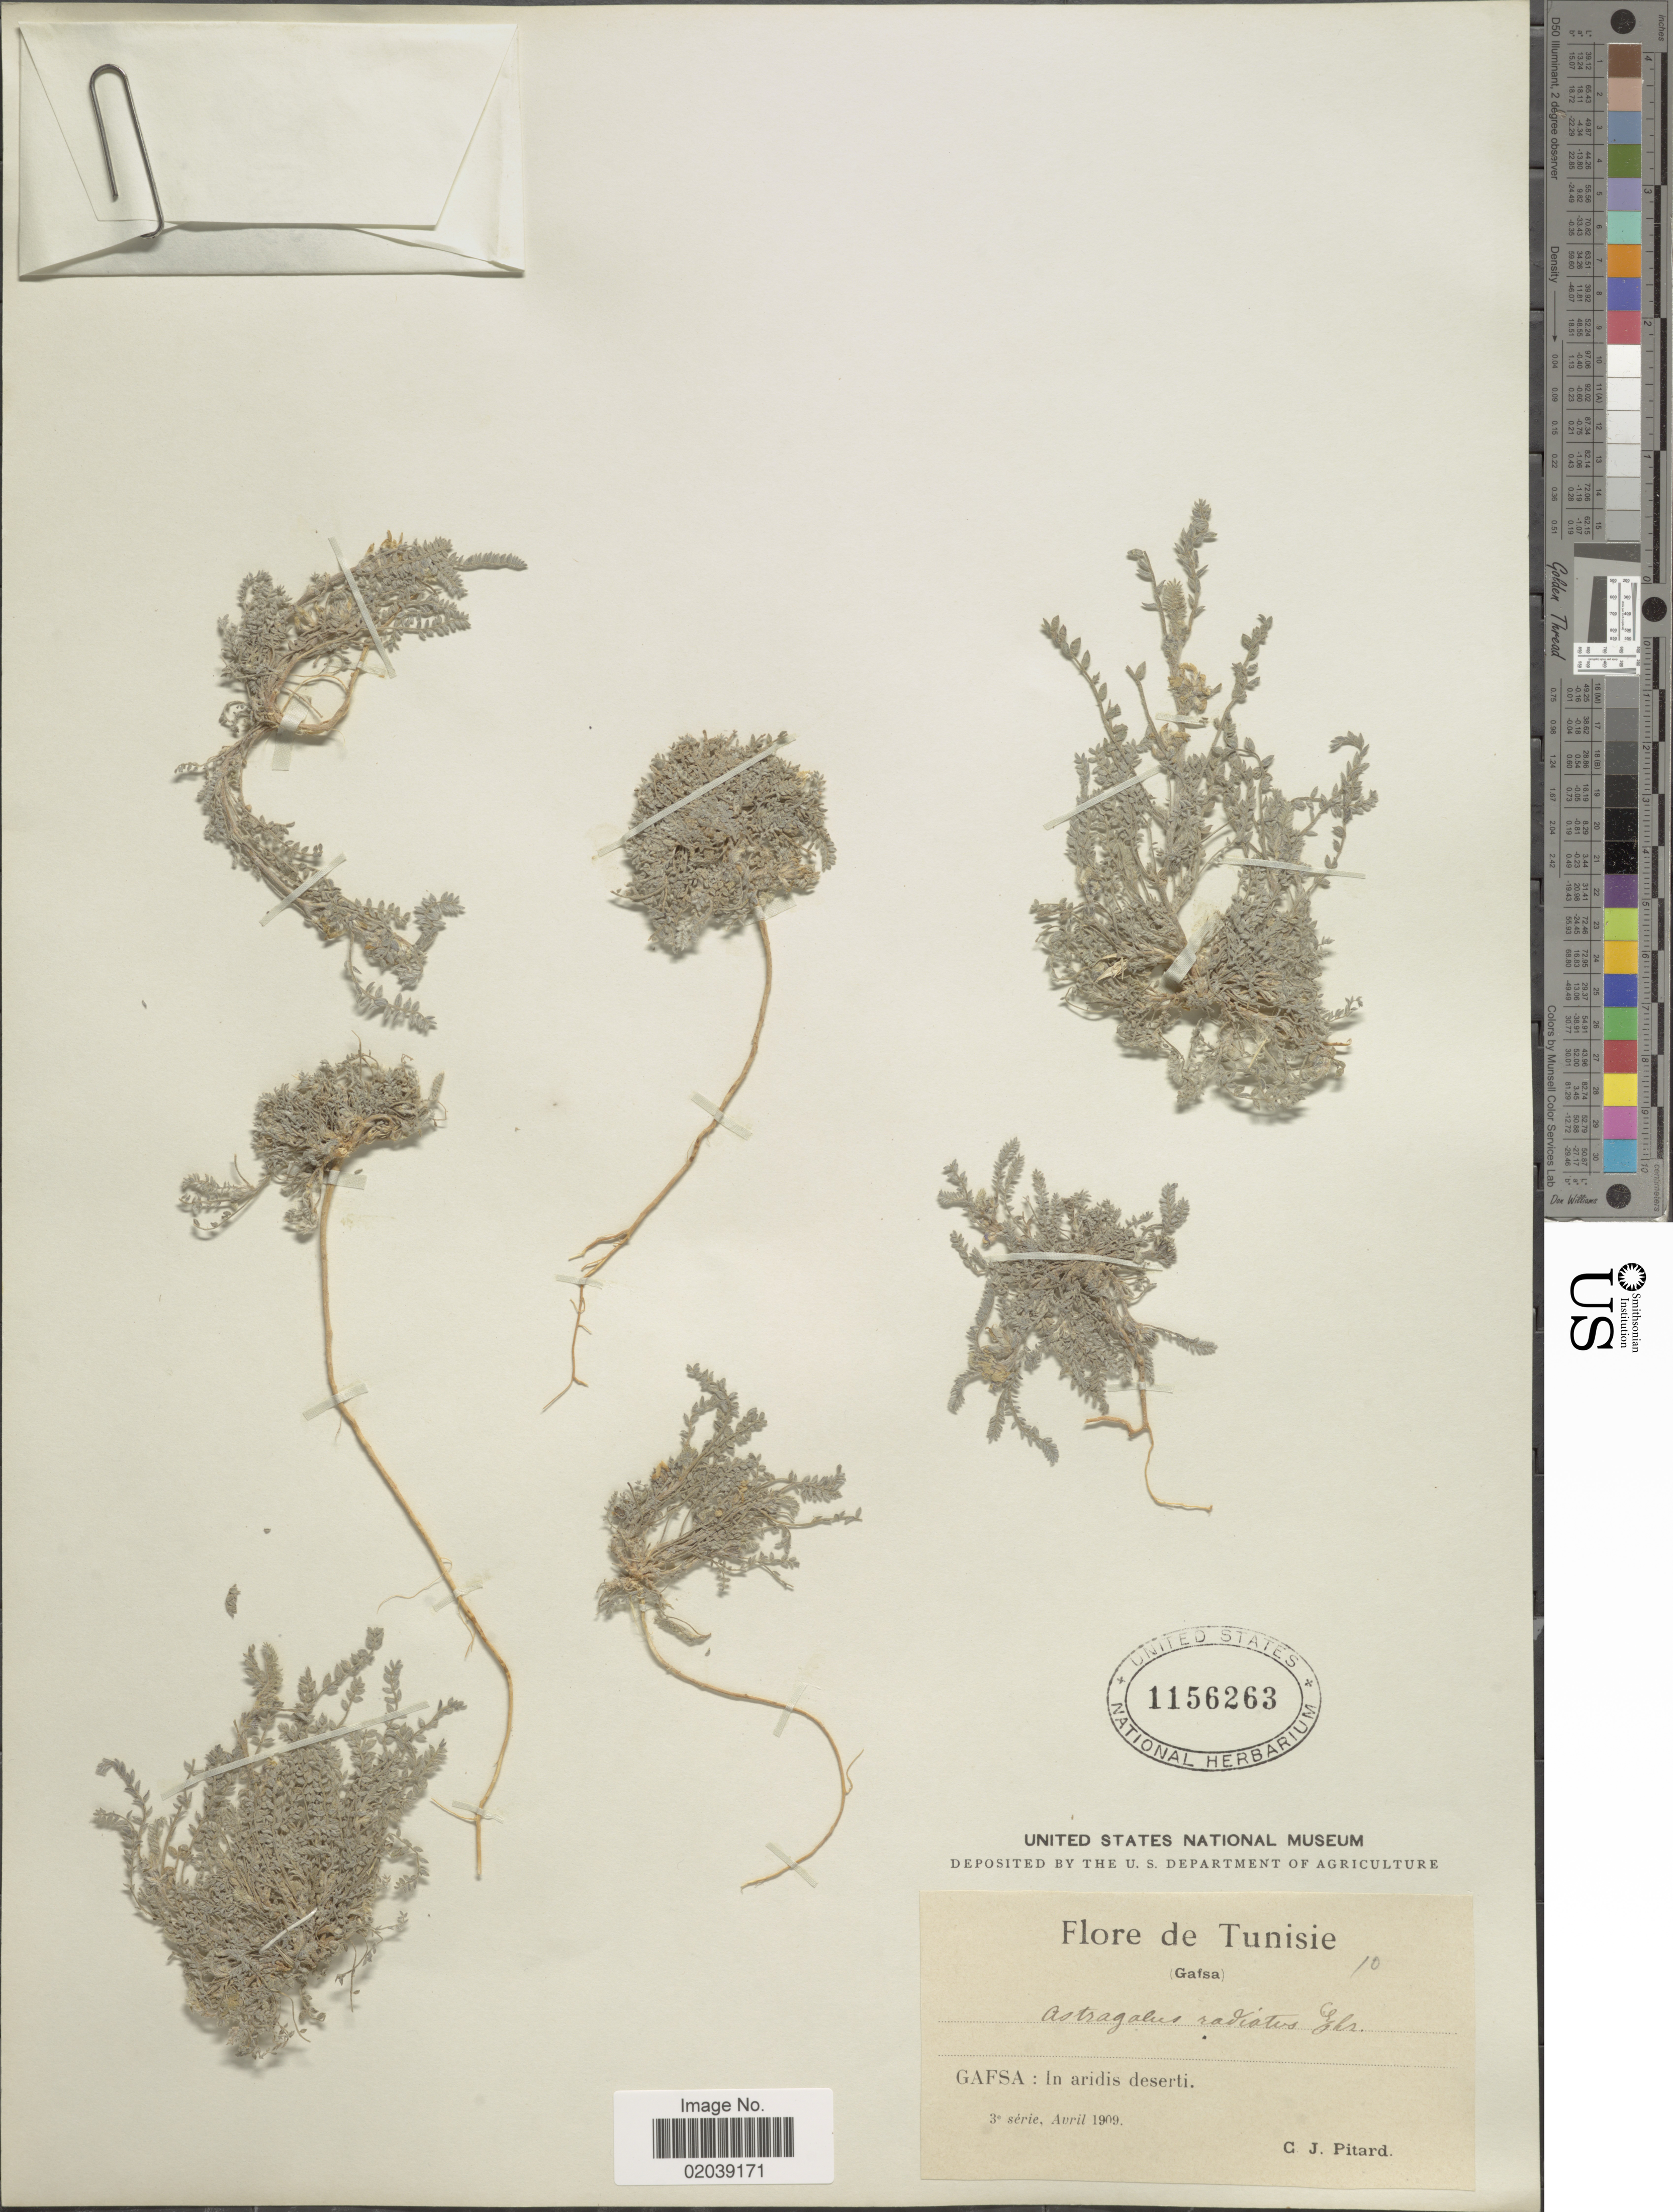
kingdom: Plantae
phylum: Tracheophyta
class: Magnoliopsida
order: Fabales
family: Fabaceae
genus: Astragalus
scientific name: Astragalus radiatus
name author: Steven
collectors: C. Pitard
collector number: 10*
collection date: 1909-04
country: Tunisia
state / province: Gafsa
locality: Gafsa: in aridis deserti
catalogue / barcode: US 1156263